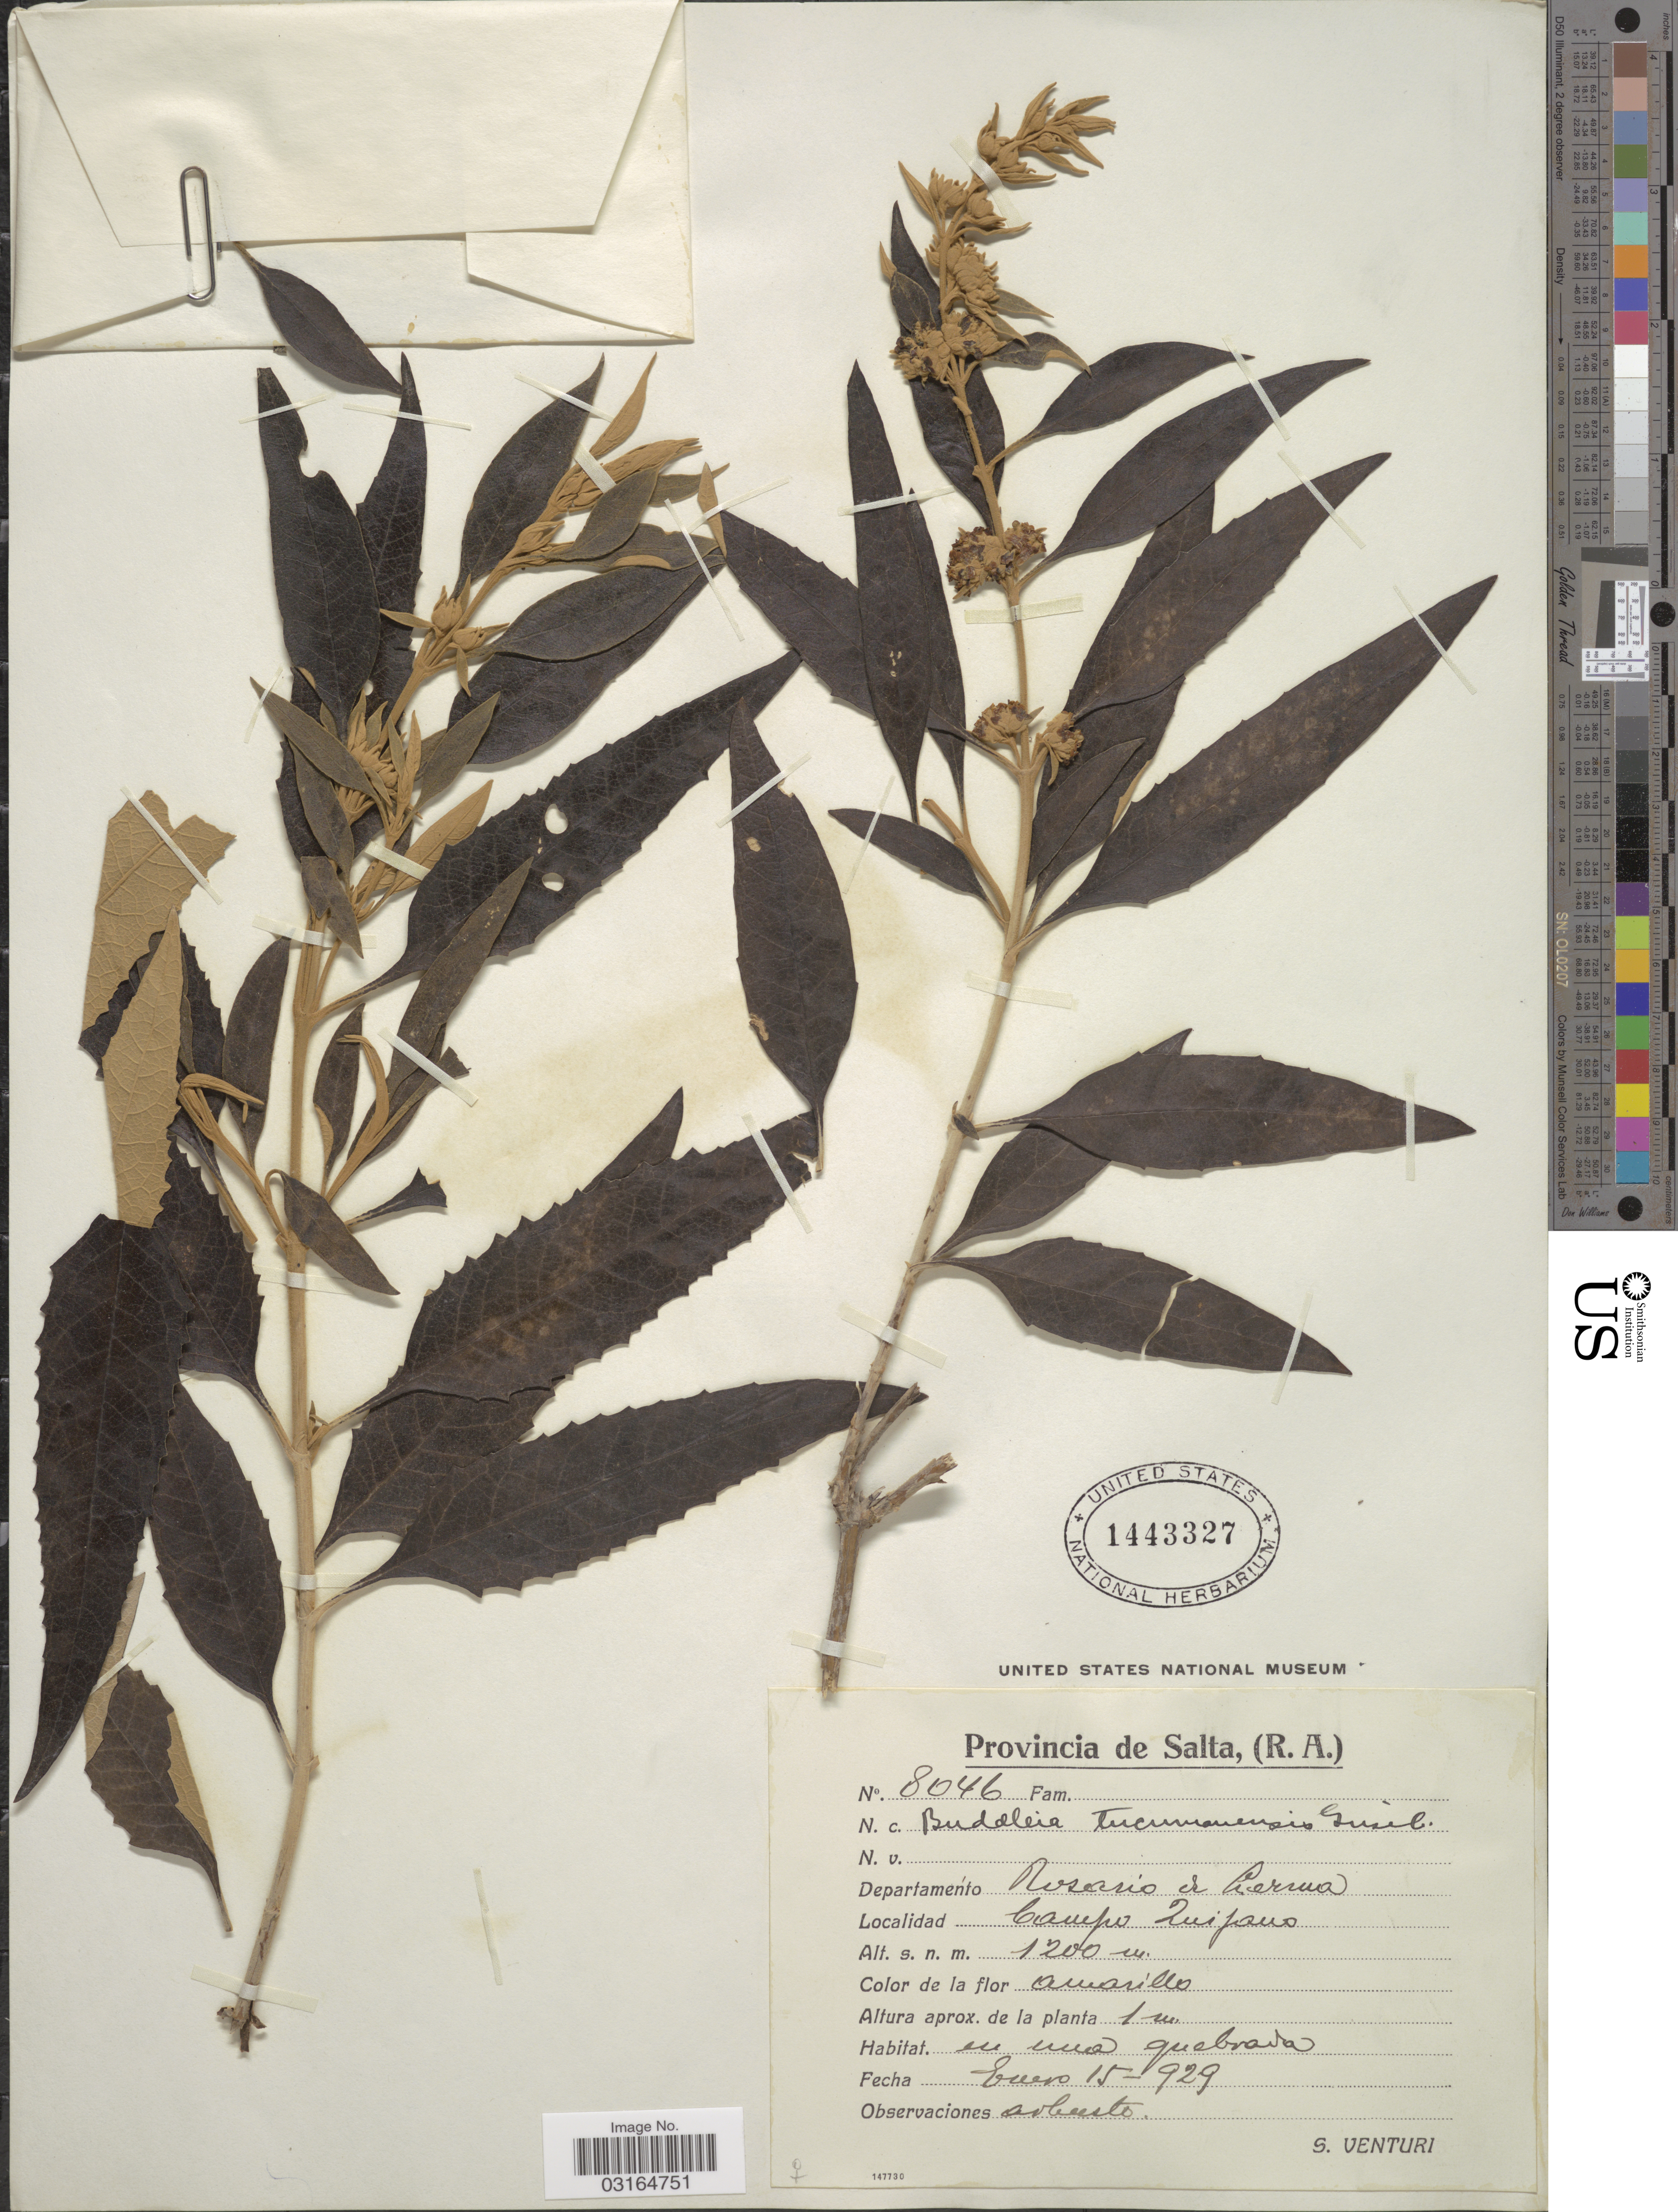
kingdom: Plantae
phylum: Tracheophyta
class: Magnoliopsida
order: Lamiales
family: Scrophulariaceae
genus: Buddleja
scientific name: Buddleja tucumanensis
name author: Griseb.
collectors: S. Venturi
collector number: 8046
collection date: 1929-01-15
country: Argentina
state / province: Salta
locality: (R. A.), Departamento Rosario de Lerma. Campo Quijano.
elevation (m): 1200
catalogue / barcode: US 1443327